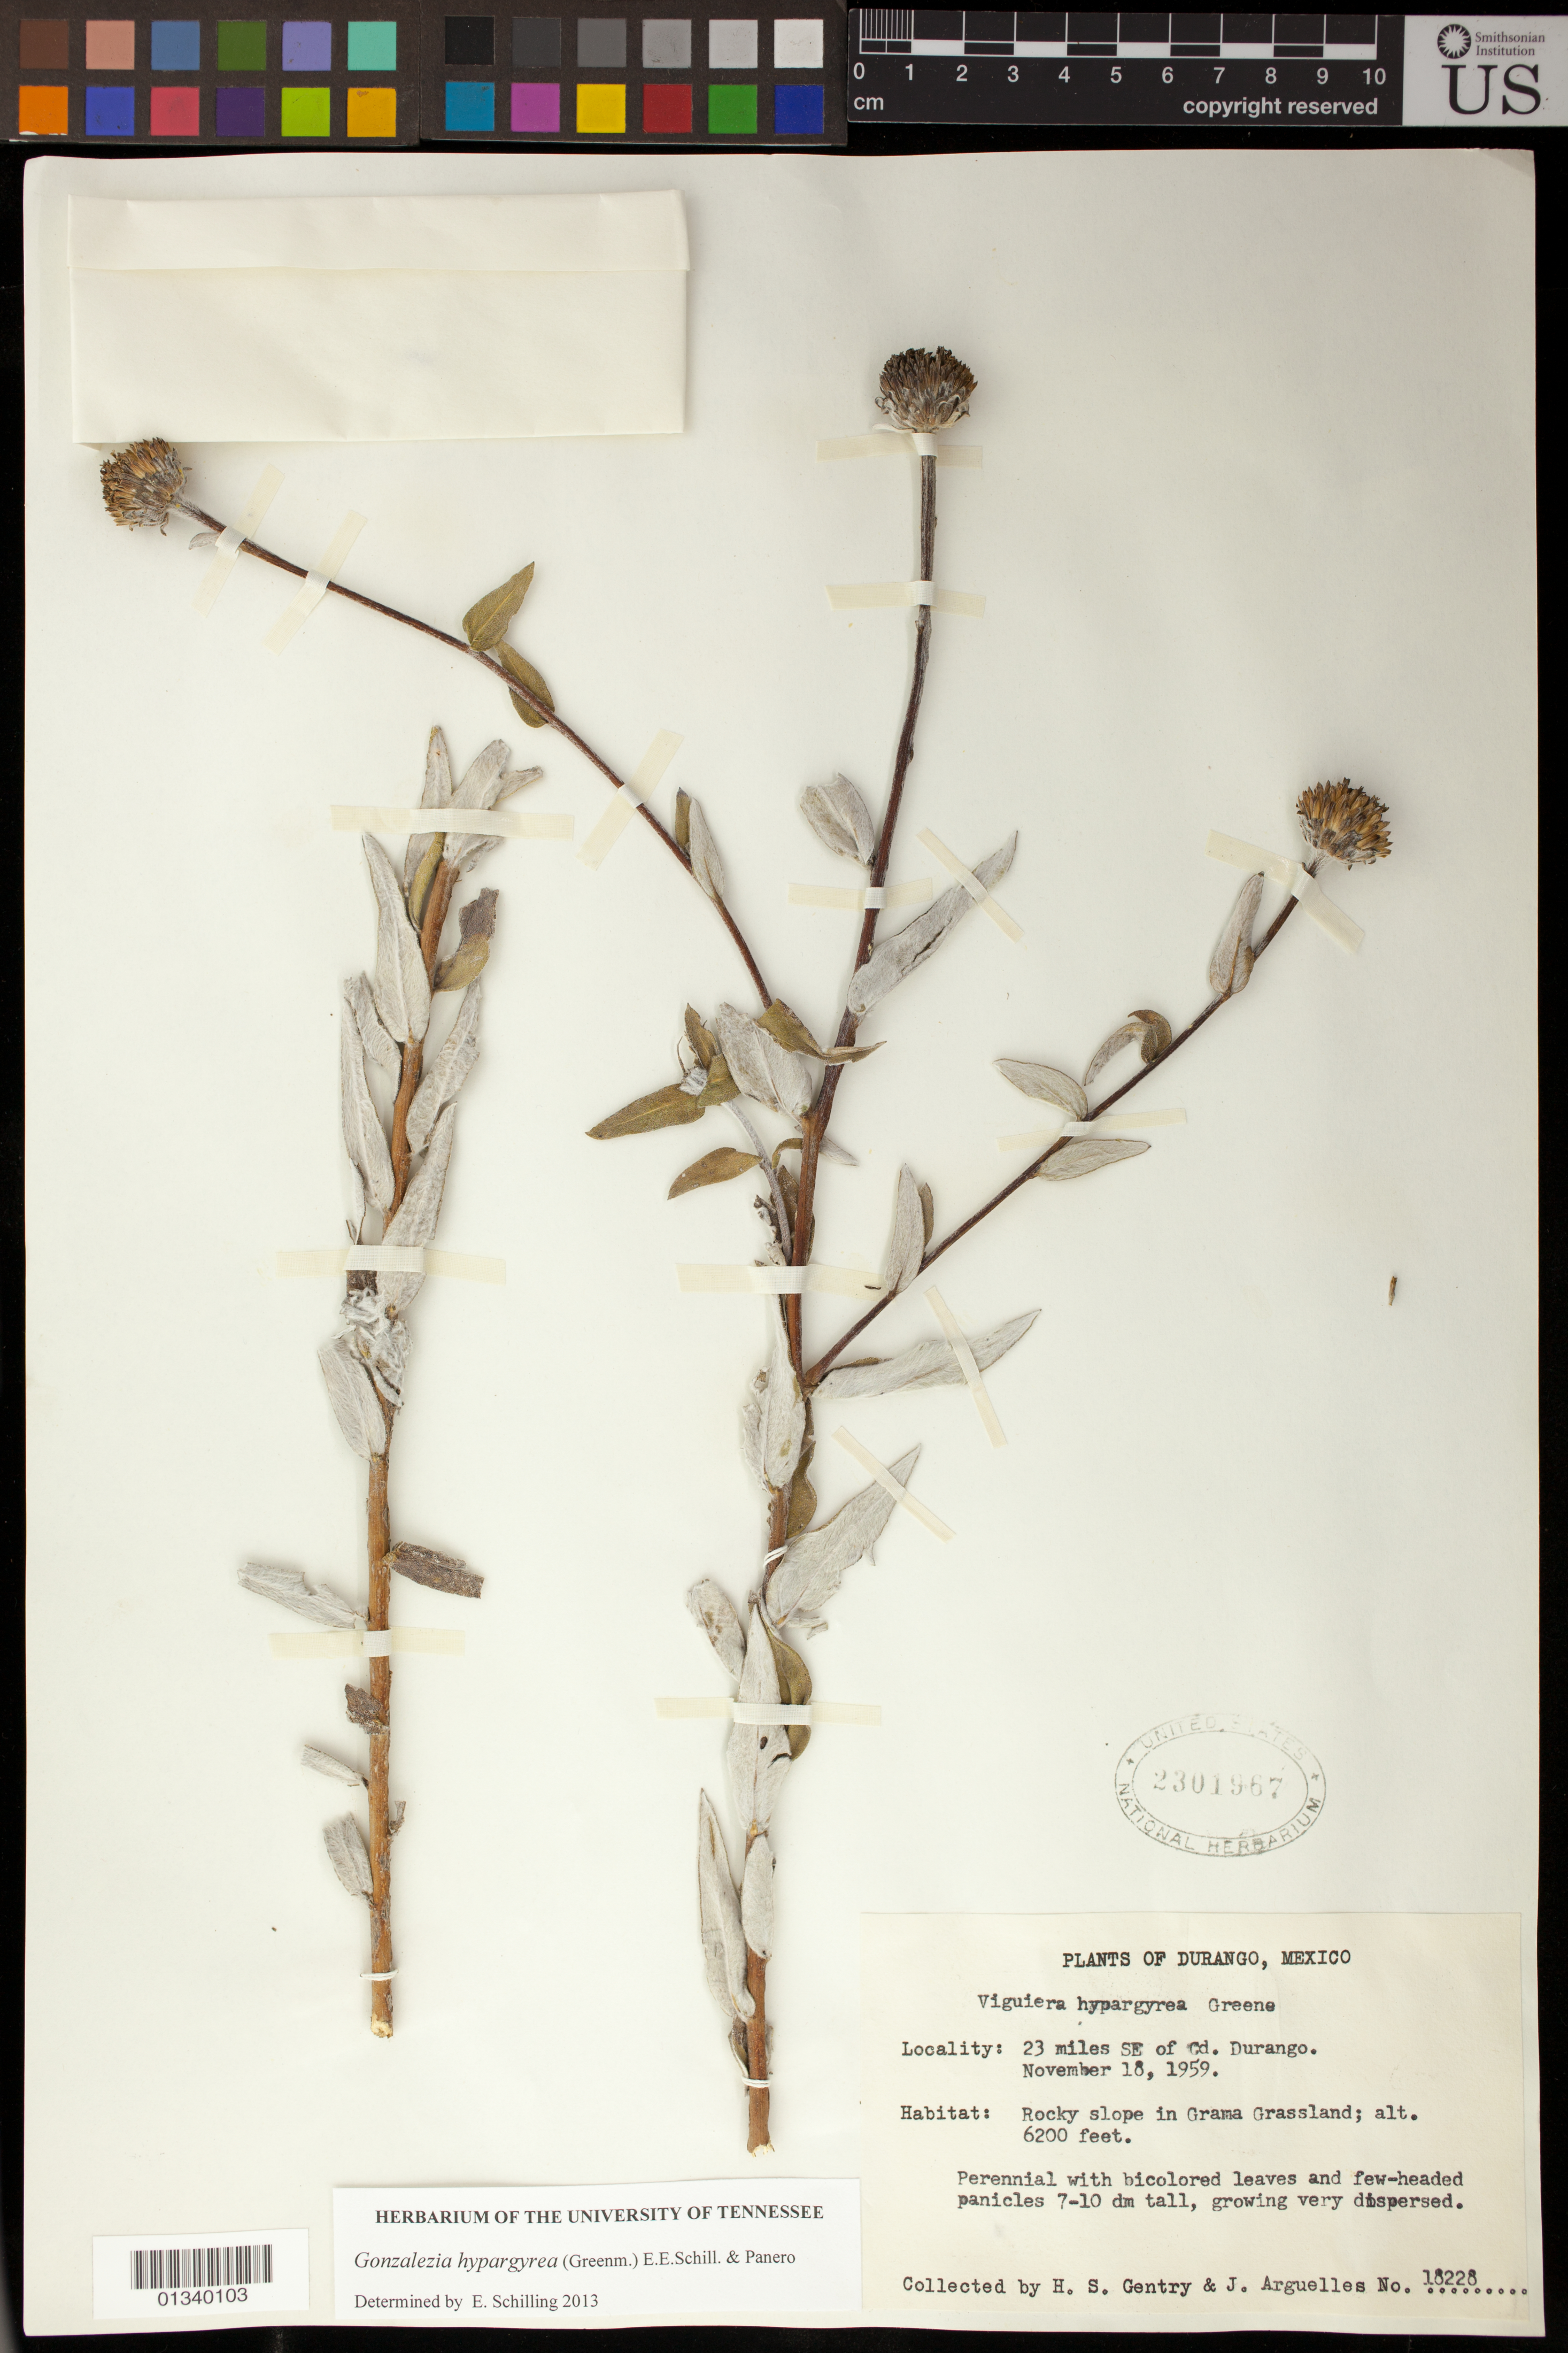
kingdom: Plantae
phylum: Tracheophyta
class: Magnoliopsida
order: Asterales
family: Asteraceae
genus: Gonzalezia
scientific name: Gonzalezia hypargyrea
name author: (Greenm.) E.E. Schill. & Panero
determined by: Schilling, E. E.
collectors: H. S. Gentry & J. Arguelles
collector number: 18228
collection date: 1959-11-18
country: Mexico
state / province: Durango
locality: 23 miles SE of Cd. Durango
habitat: Rocky slope in Grama Grassland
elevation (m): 1890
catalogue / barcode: US 2301967